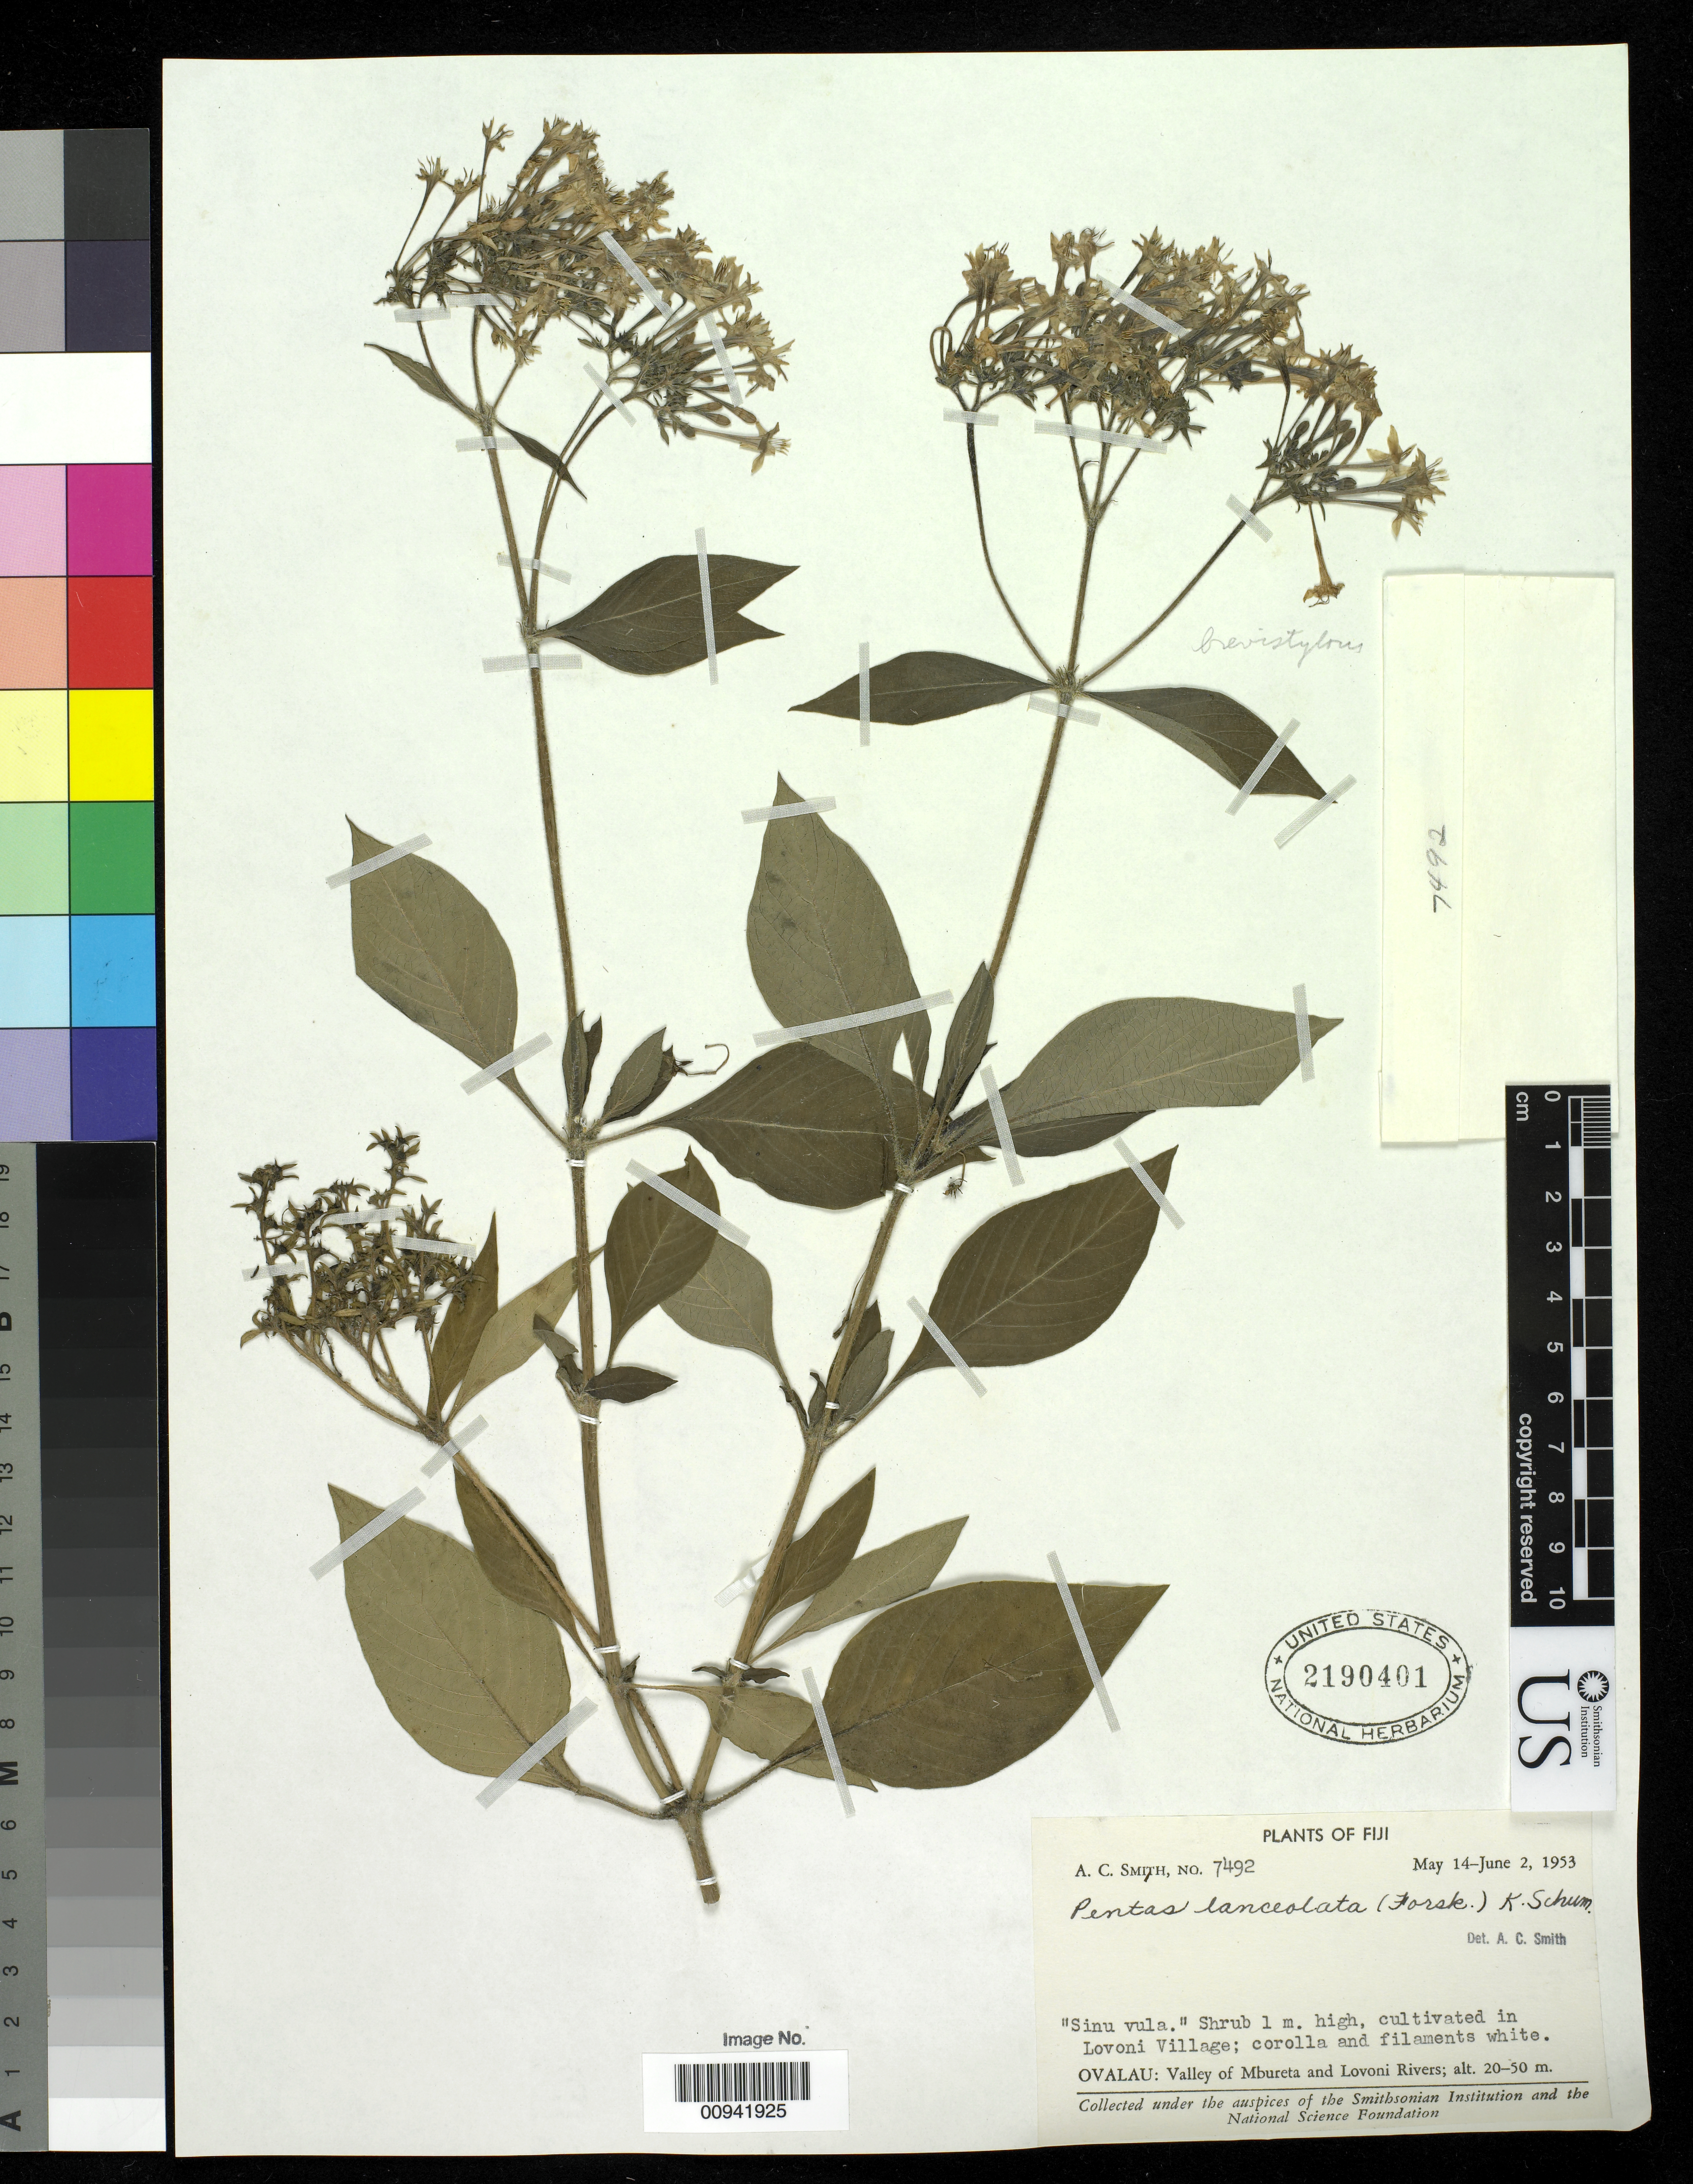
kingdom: Plantae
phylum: Tracheophyta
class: Magnoliopsida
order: Gentianales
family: Rubiaceae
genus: Pentas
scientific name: Pentas lanceolata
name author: (Forssk.) Deflers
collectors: C. A. Smith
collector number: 7492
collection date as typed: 14 May 1953 to 02 Jun 1953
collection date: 1953-05-14/1953-06-02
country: Fiji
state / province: Eastern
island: Ovalau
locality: Valley of Mbureta and Lovoni Rivers, Lovoni Village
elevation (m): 20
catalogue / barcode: US 2190401